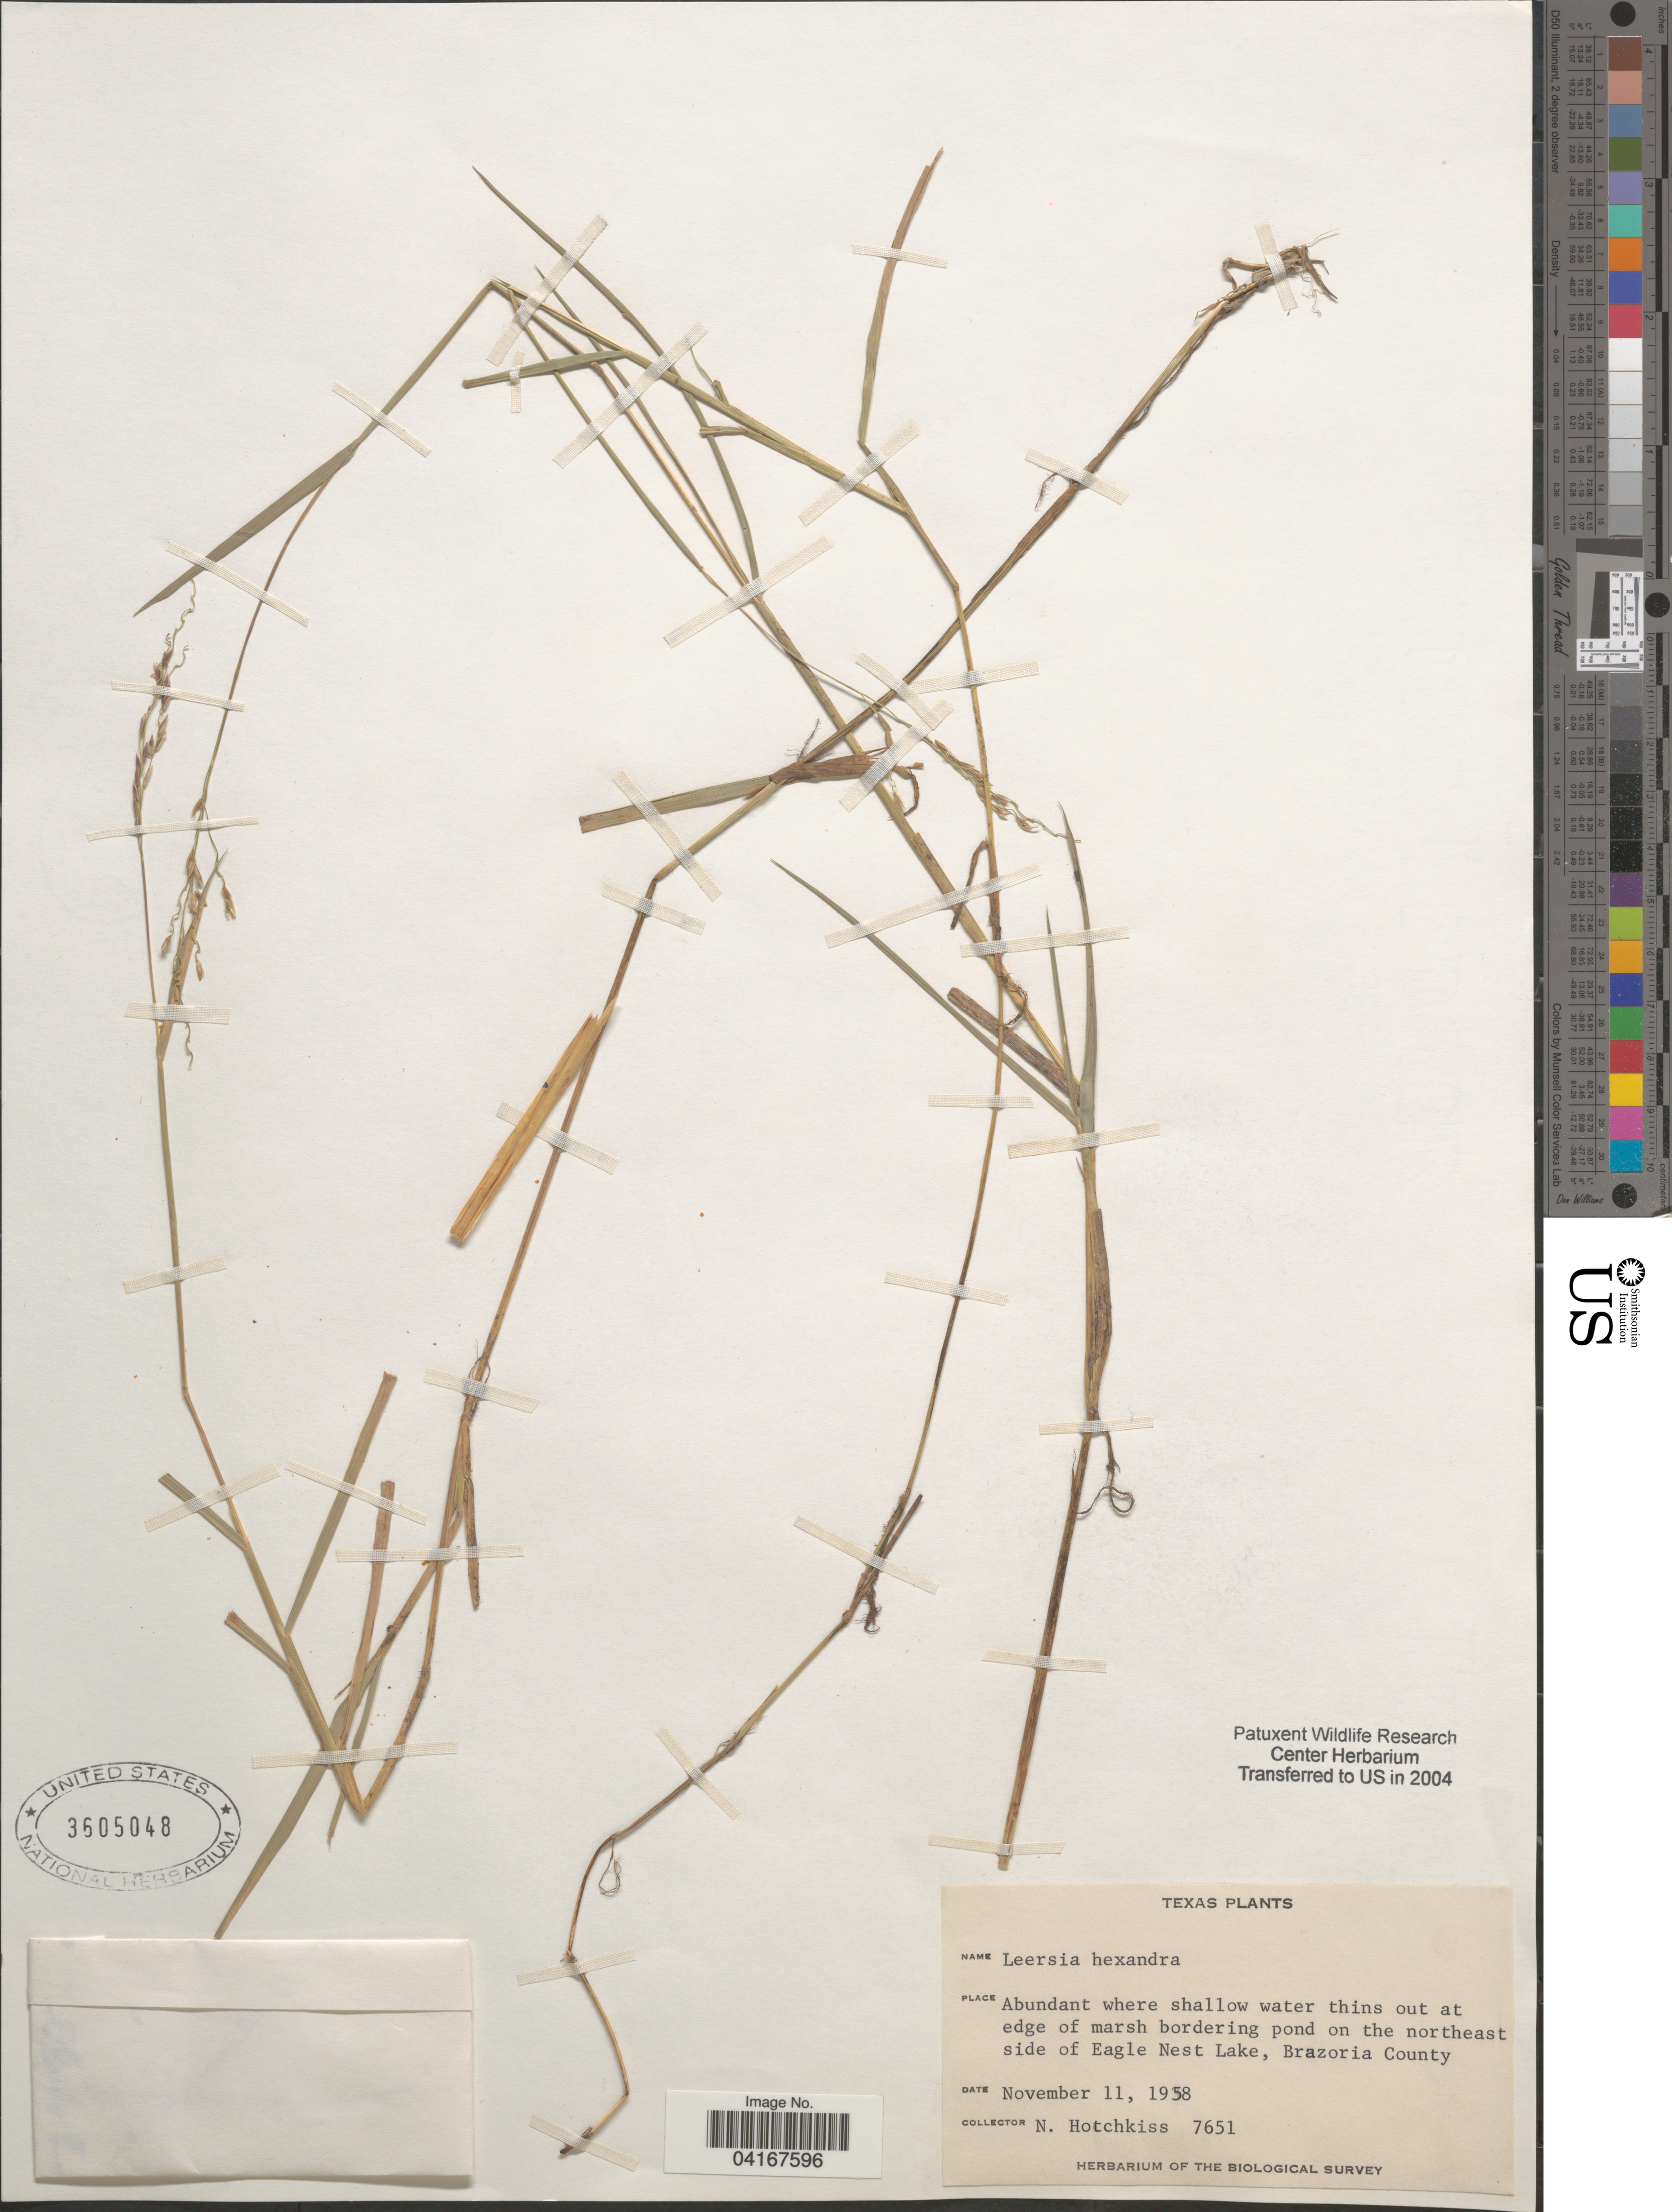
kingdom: Plantae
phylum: Tracheophyta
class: Liliopsida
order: Poales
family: Poaceae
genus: Leersia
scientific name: Leersia hexandra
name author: Sw.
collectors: N. Hotchkiss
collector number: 7651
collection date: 1958-11-11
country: United States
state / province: Texas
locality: Abundant where shallow water thins out at edge of marsh bordering pond on the northeast side of Eagle Nest Lake, Brazoria County. The Biological Survey.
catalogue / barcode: US 3605048